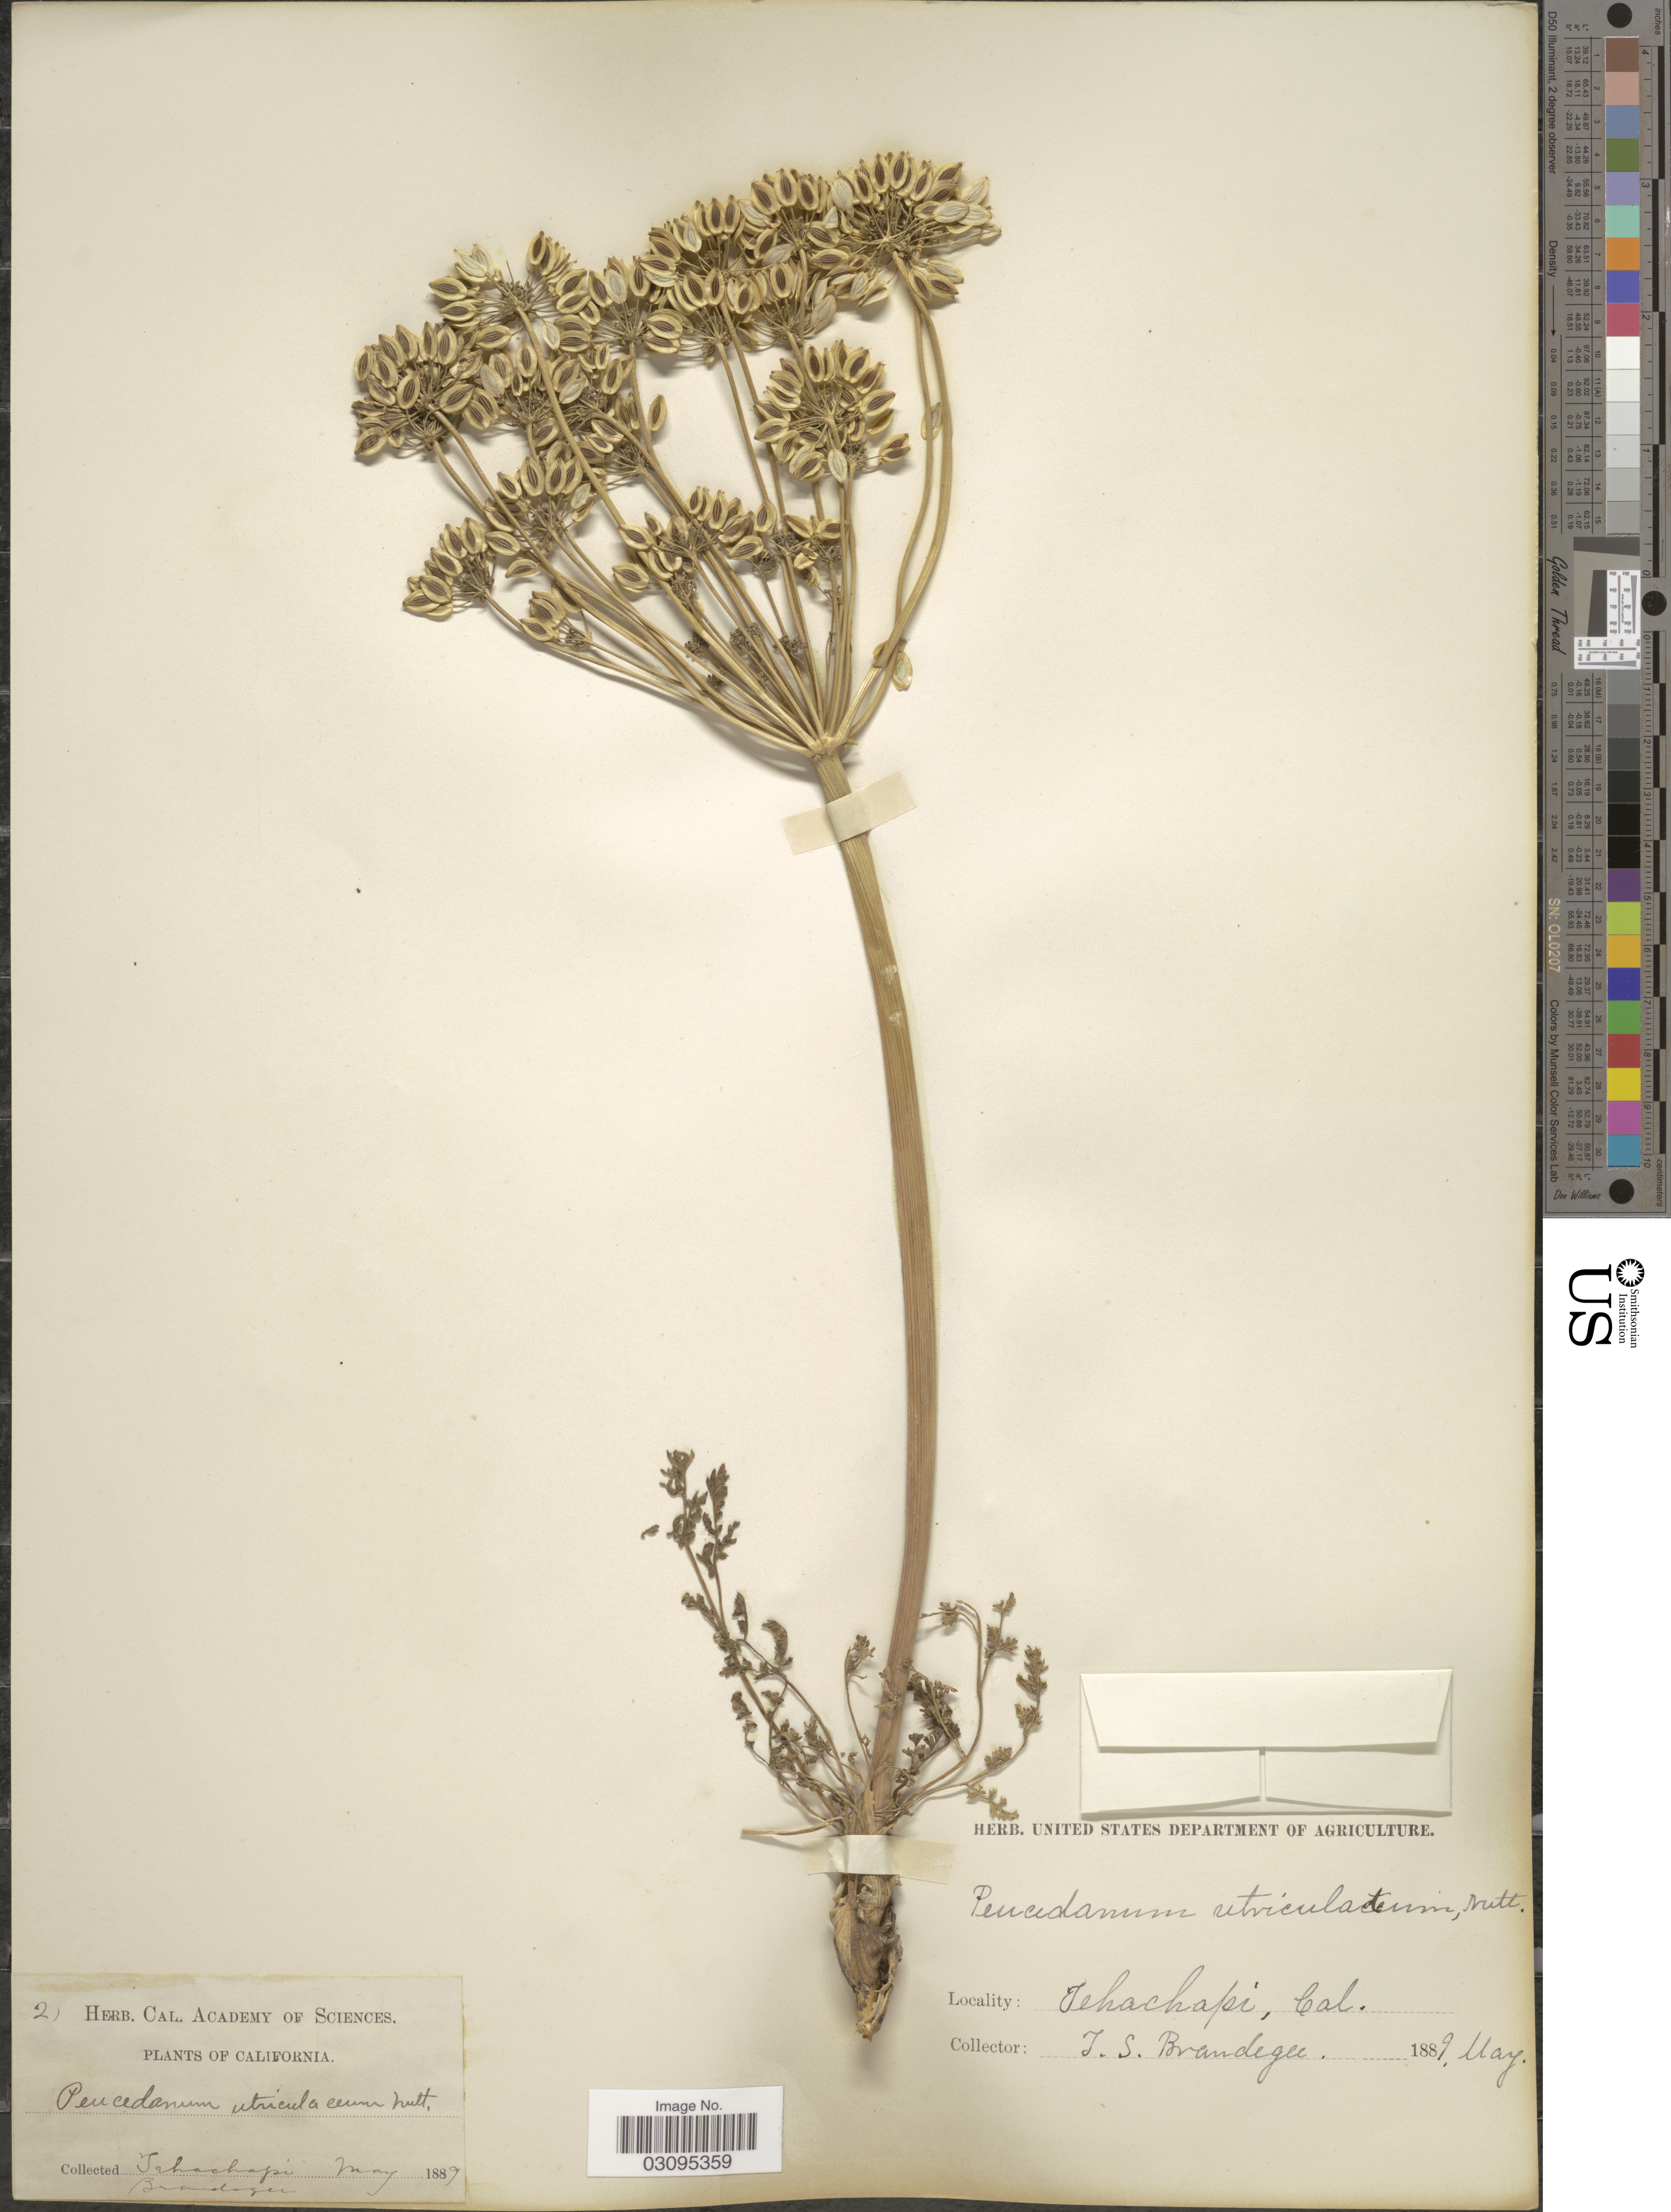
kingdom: Plantae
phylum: Tracheophyta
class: Magnoliopsida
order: Apiales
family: Apiaceae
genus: Lomatium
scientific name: Lomatium utriculatum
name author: (Nutt. ex Torr. & A. Gray) J.M. Coult. & Rose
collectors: T. S. Brandegee (herbarium)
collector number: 2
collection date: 1889-05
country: United States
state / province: California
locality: Tehachapi.